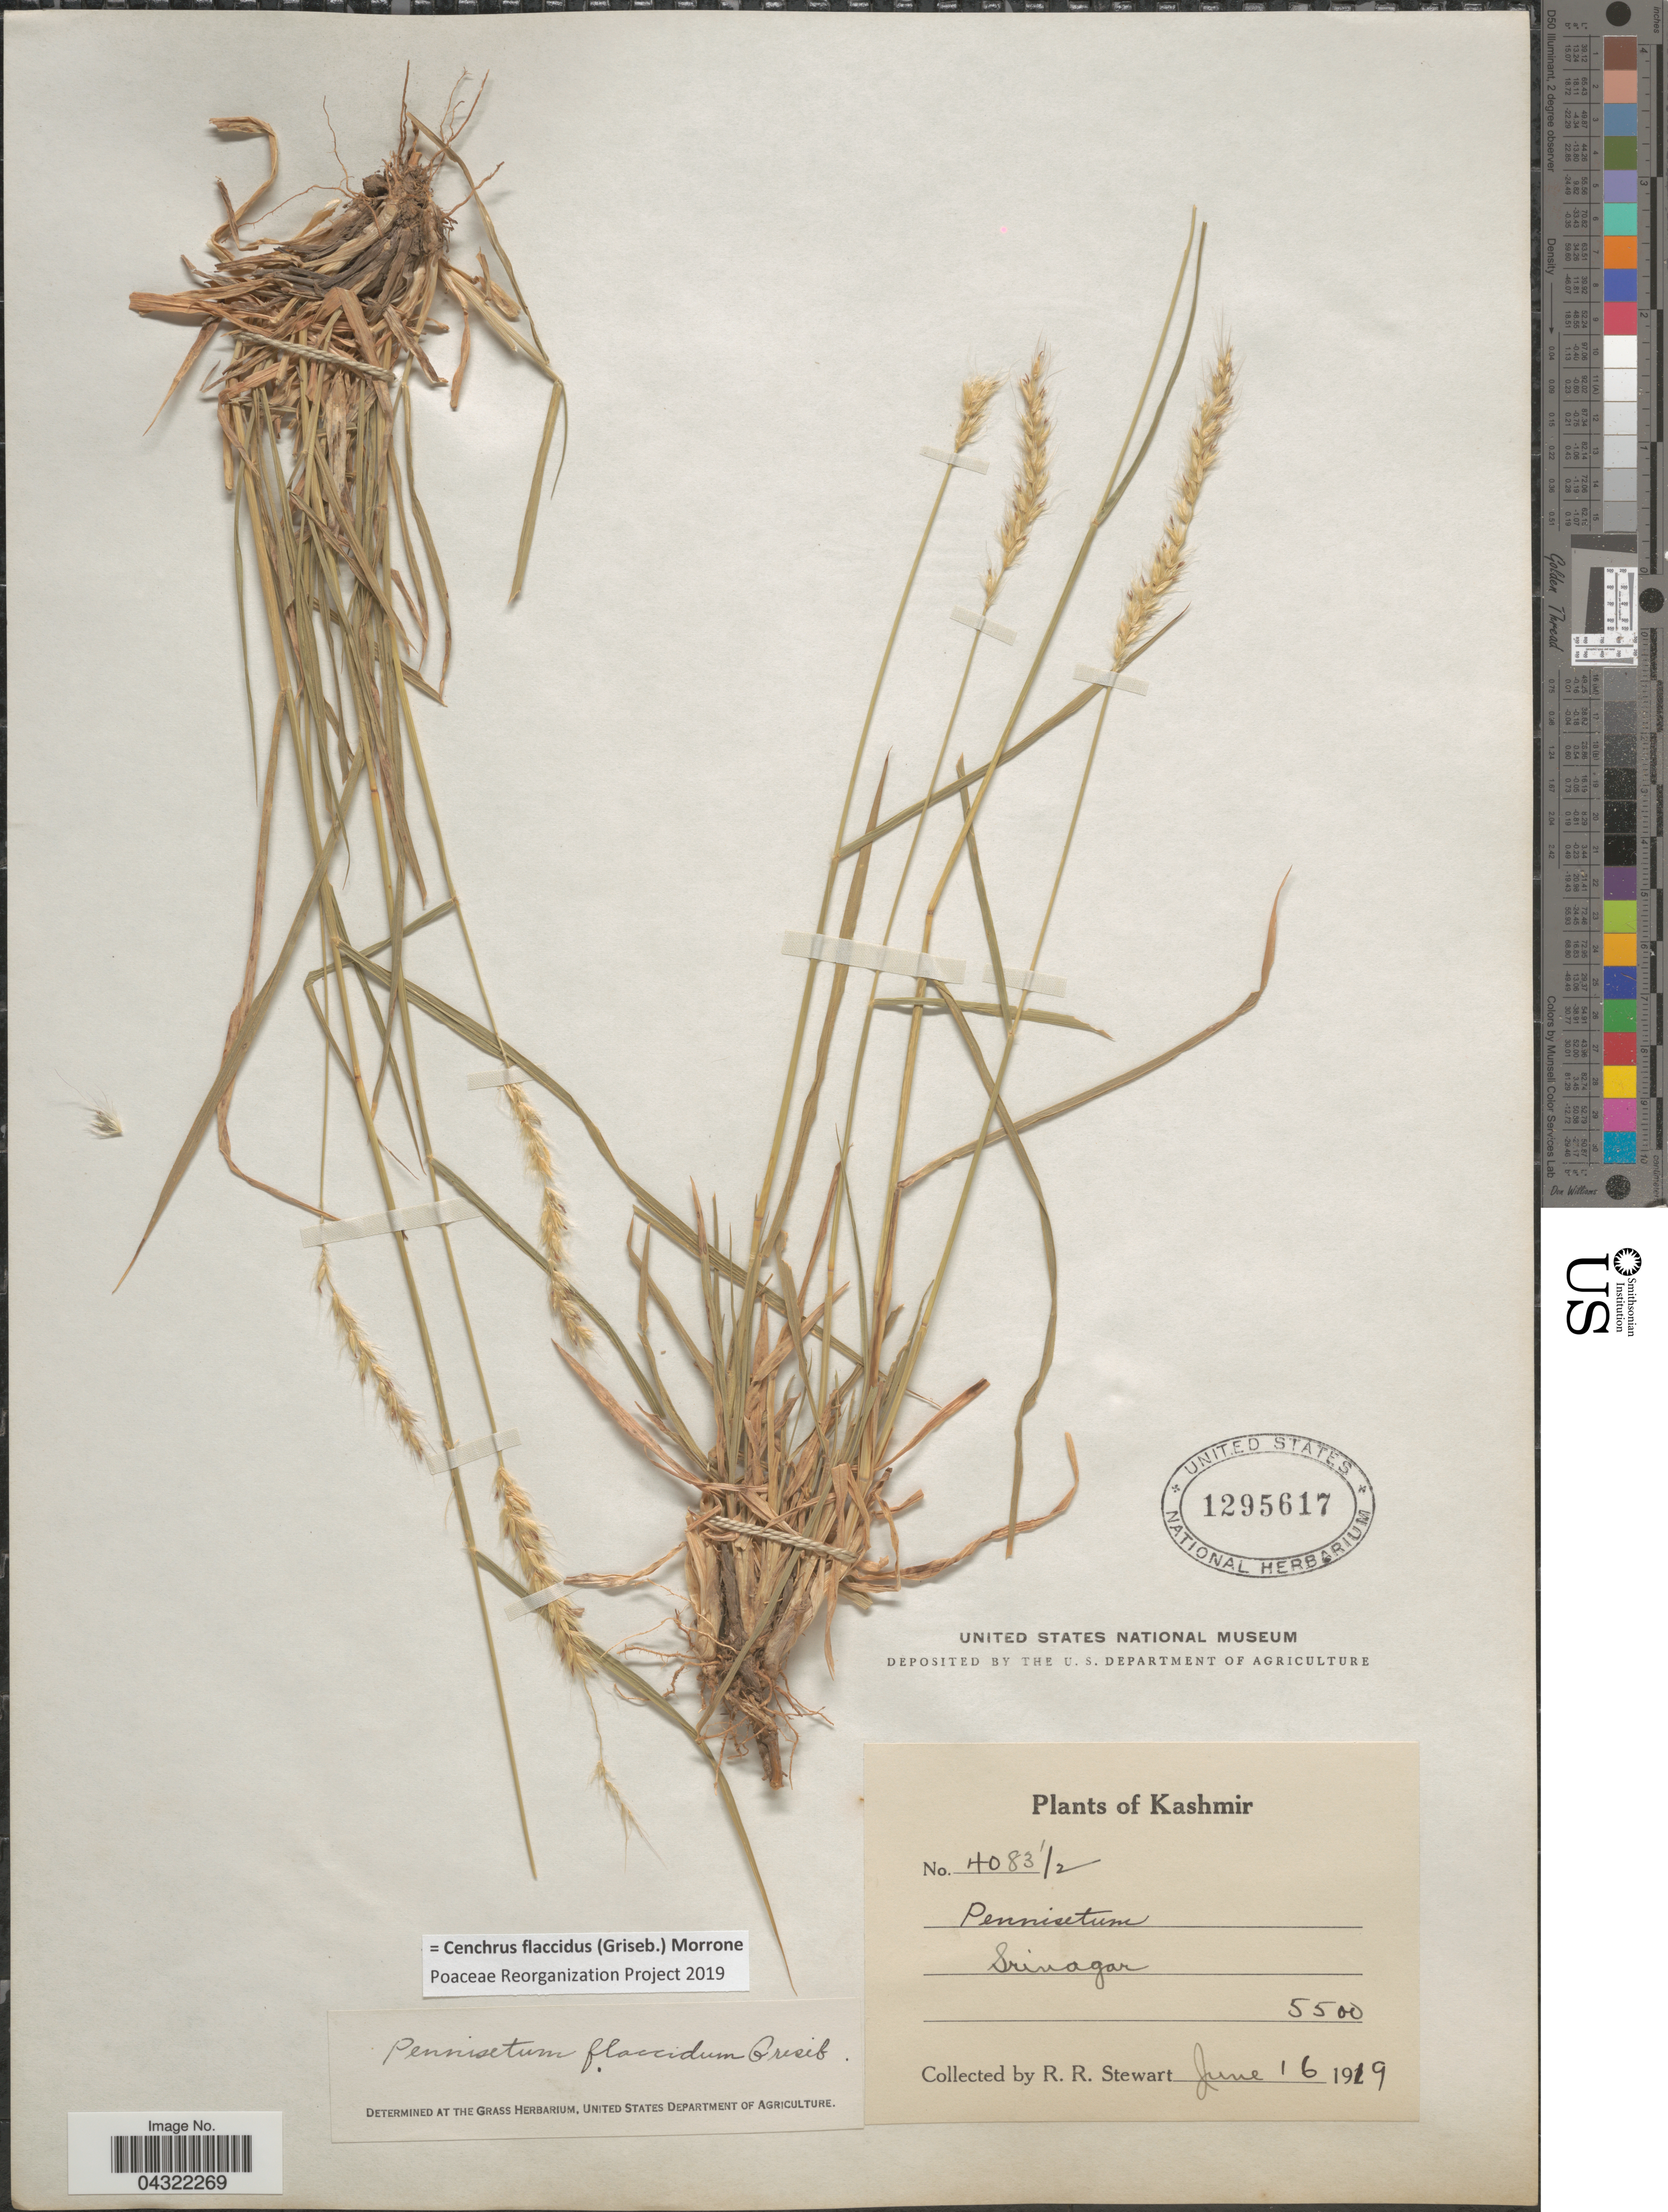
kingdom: Plantae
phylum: Tracheophyta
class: Liliopsida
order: Poales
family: Poaceae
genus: Cenchrus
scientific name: Cenchrus flaccidus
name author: (Griseb.) Morrone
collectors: R. Stewart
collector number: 4083 1/2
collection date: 1919-06-16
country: India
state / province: Jammu and Kashmir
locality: Kashmir. Srinagar.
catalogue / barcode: US 1295617